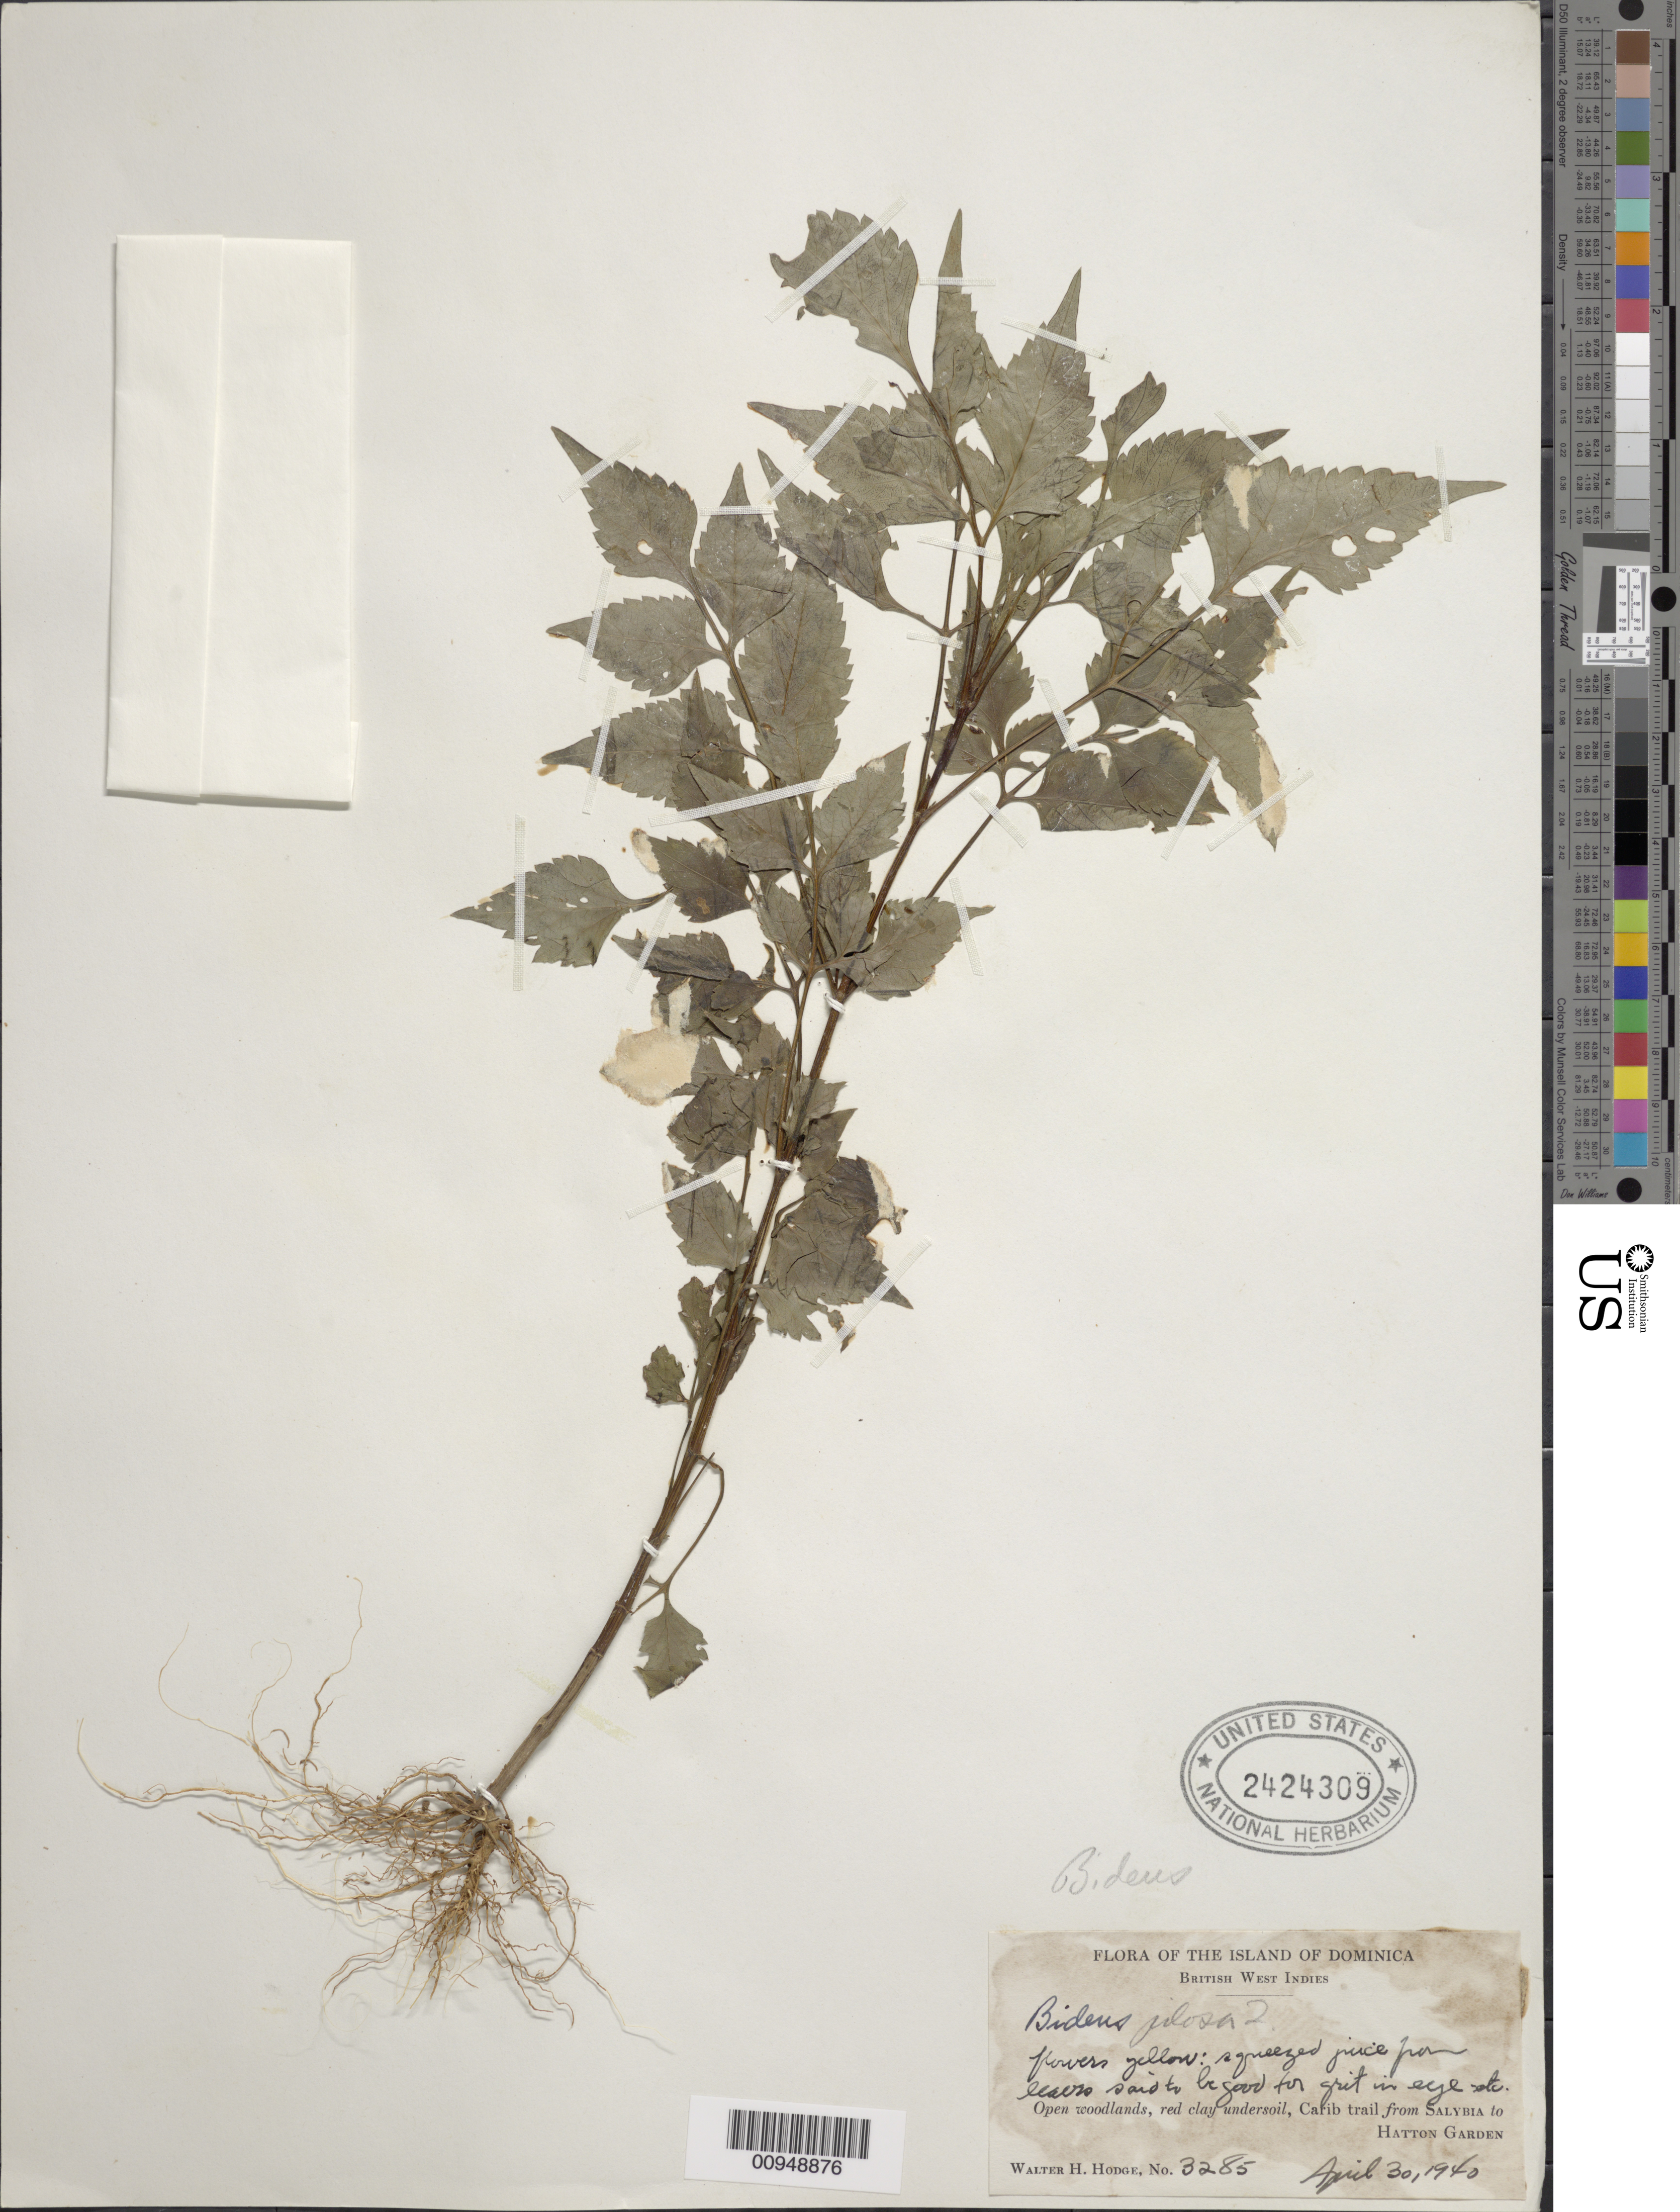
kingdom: Plantae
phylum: Tracheophyta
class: Magnoliopsida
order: Asterales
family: Asteraceae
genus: Bidens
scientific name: Bidens pilosa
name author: L.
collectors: W. Hodge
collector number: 3285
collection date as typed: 30 Apr 1940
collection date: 1940-04-30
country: Dominica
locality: Woodlands, Carib trail from Salybia to Hatton Garden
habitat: Open woodlands, red clay undersoil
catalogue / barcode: US 2424309